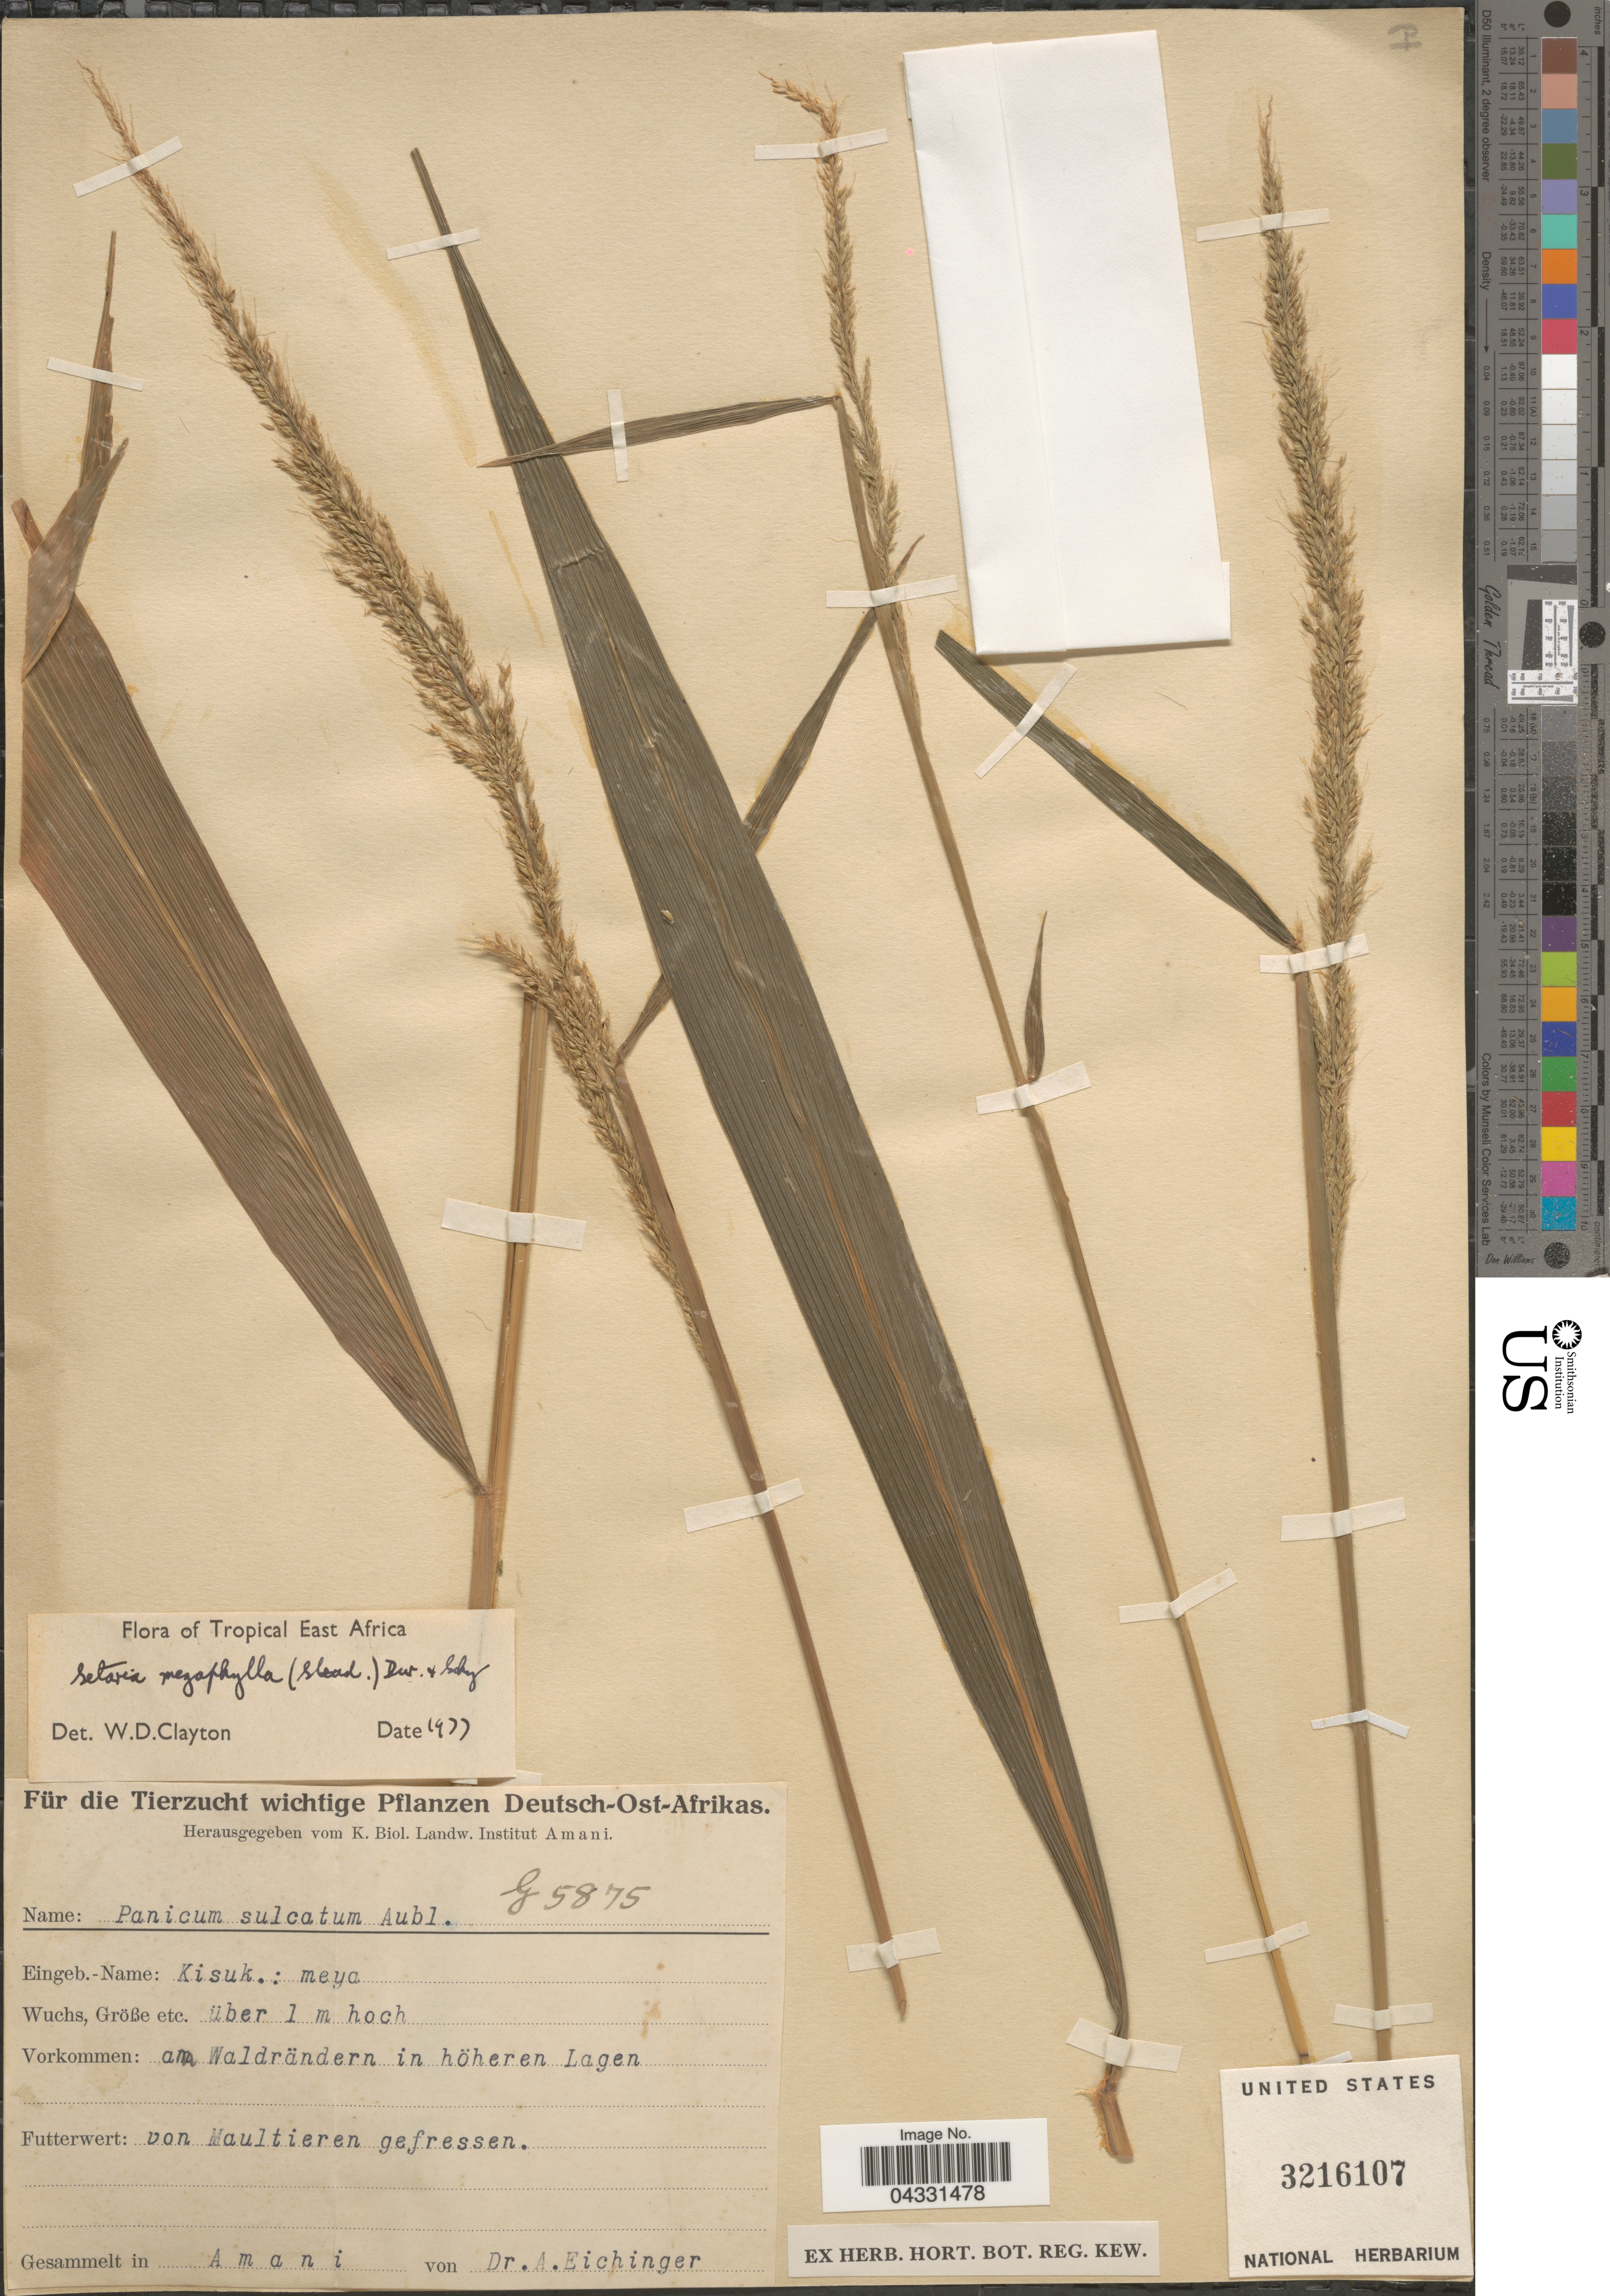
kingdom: Plantae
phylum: Tracheophyta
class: Liliopsida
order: Poales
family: Poaceae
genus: Setaria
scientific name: Setaria megaphylla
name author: (Steud.) Durieu & Schinz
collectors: A. Eichinger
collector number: G5878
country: Tanzania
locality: Deutsch-Ost-Afrikas. Amani.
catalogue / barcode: US 3216107